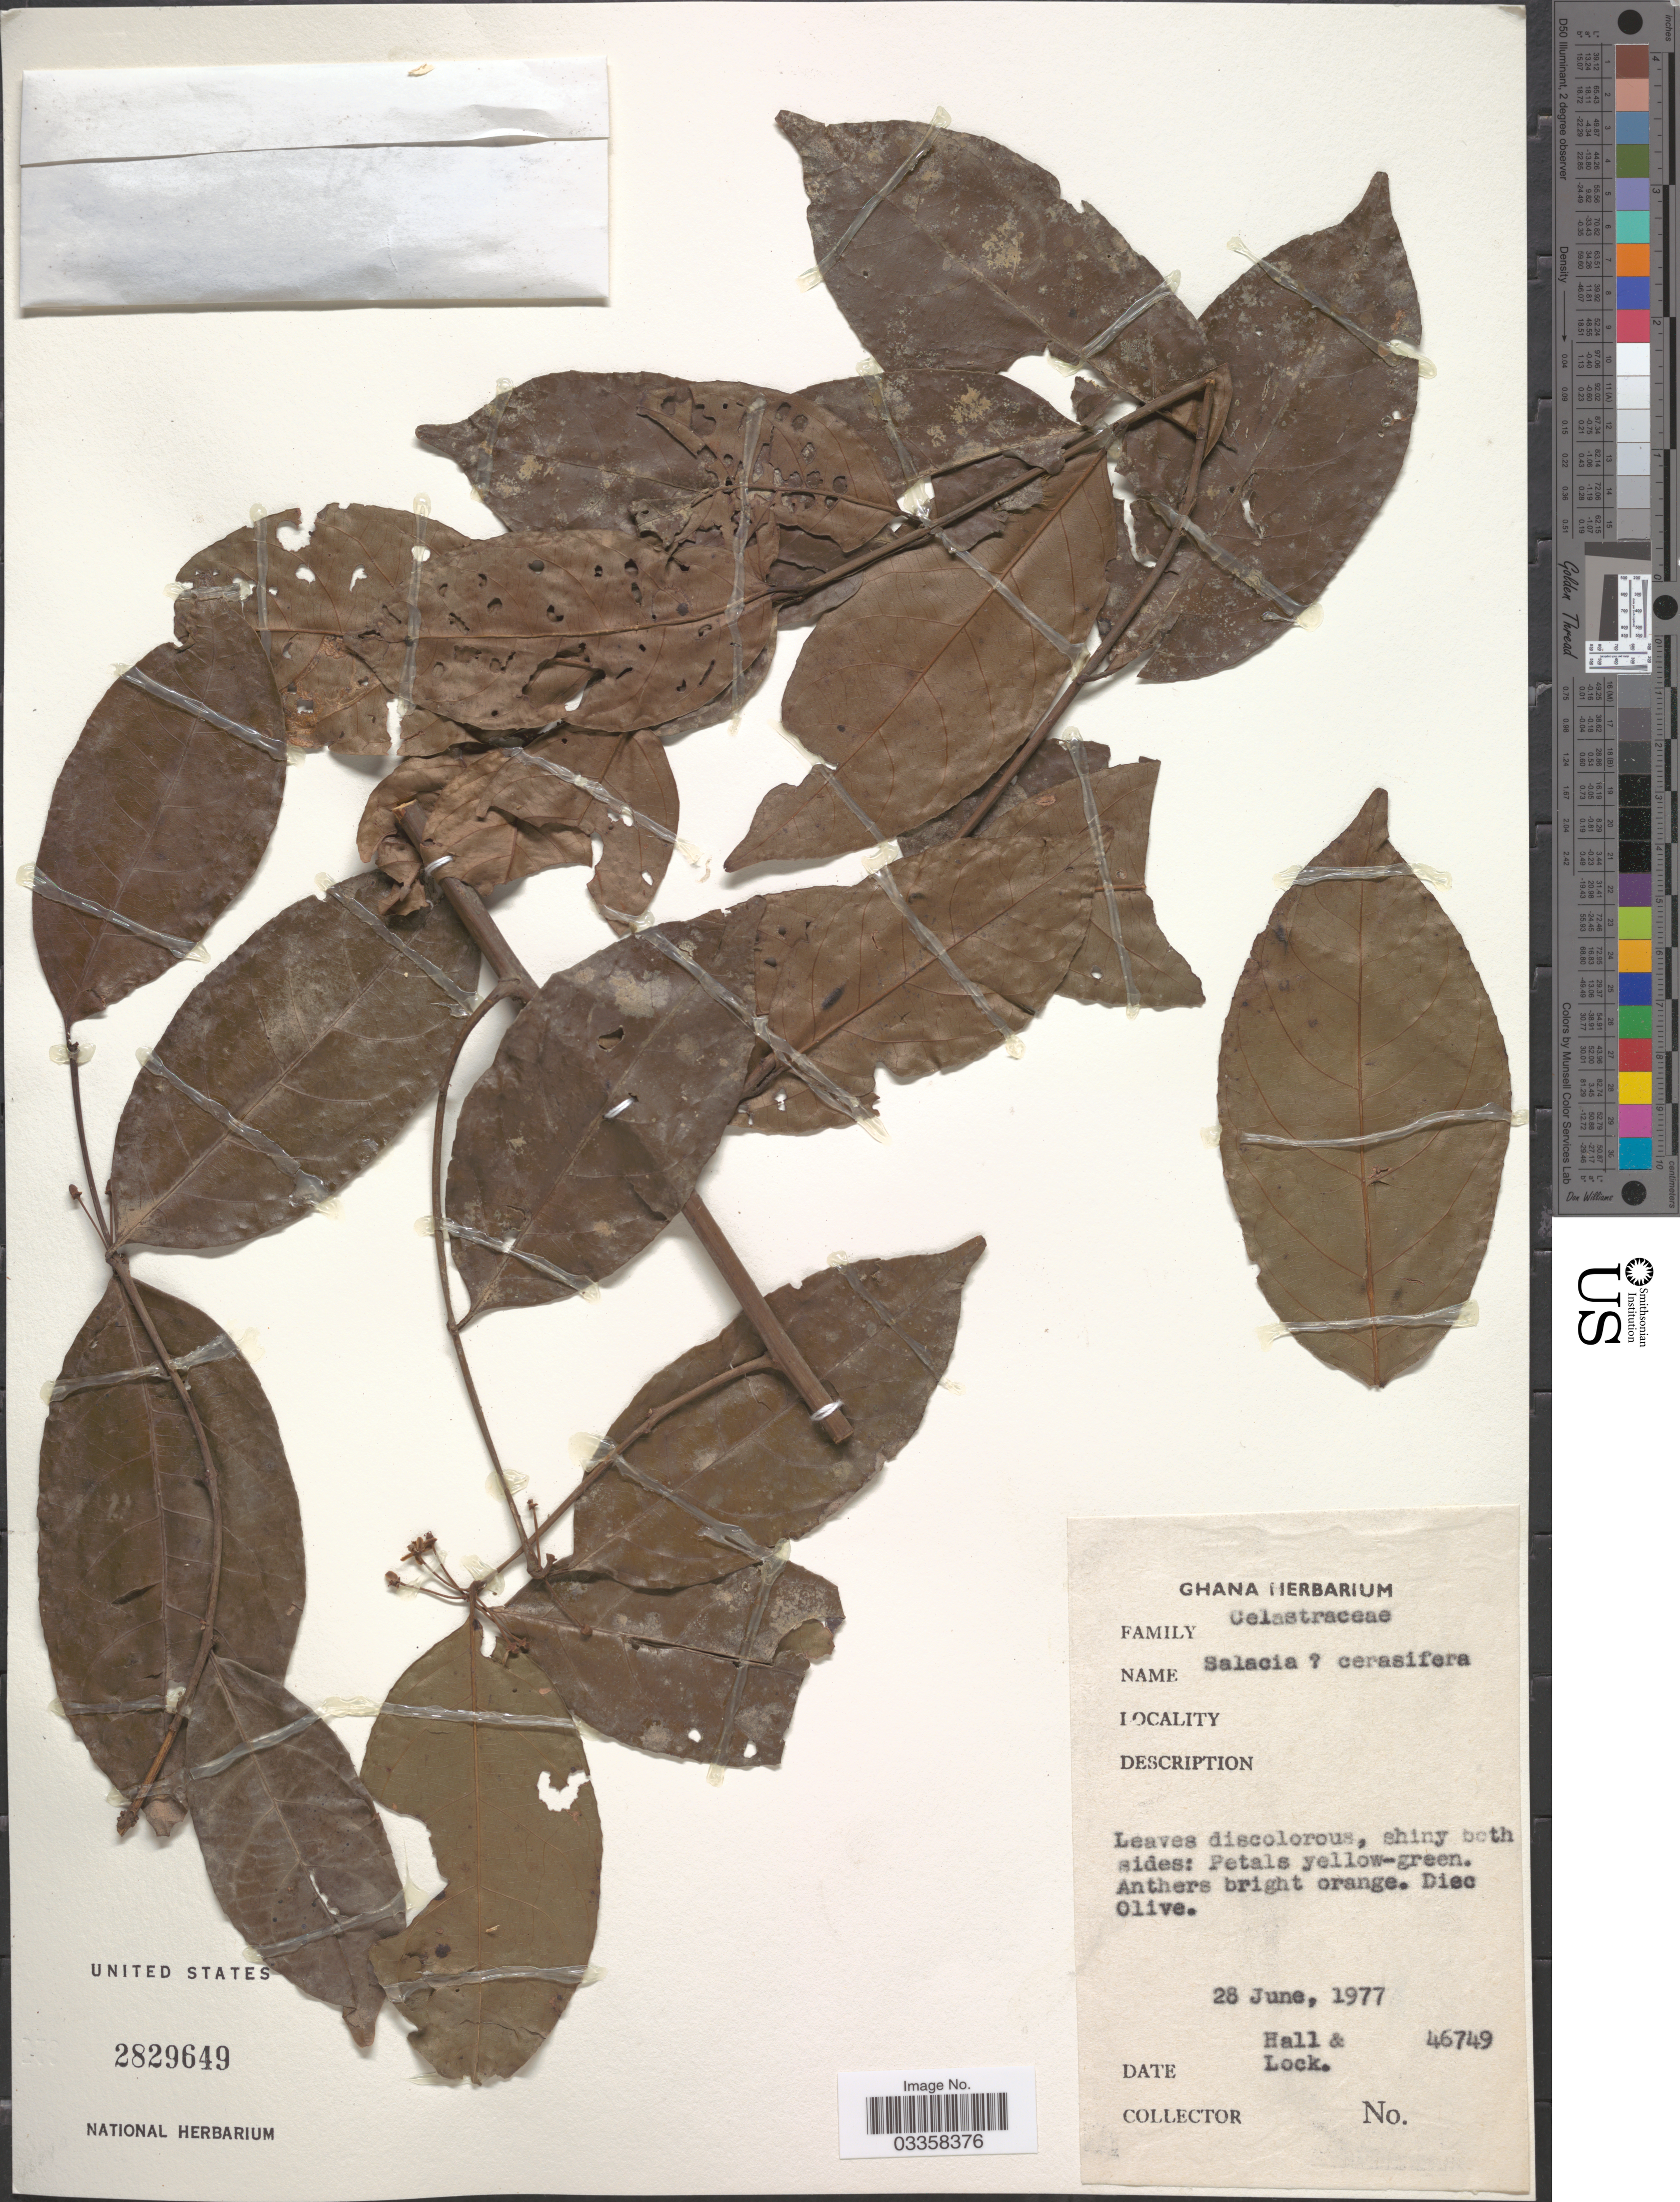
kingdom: Plantae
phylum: Tracheophyta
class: Magnoliopsida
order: Celastrales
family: Celastraceae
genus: Salacia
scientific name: Salacia cerasifera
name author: Welw. ex Oliv.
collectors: -- Hall & -. Lock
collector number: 46749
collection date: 1977-06-28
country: Ghana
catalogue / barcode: US 2829649